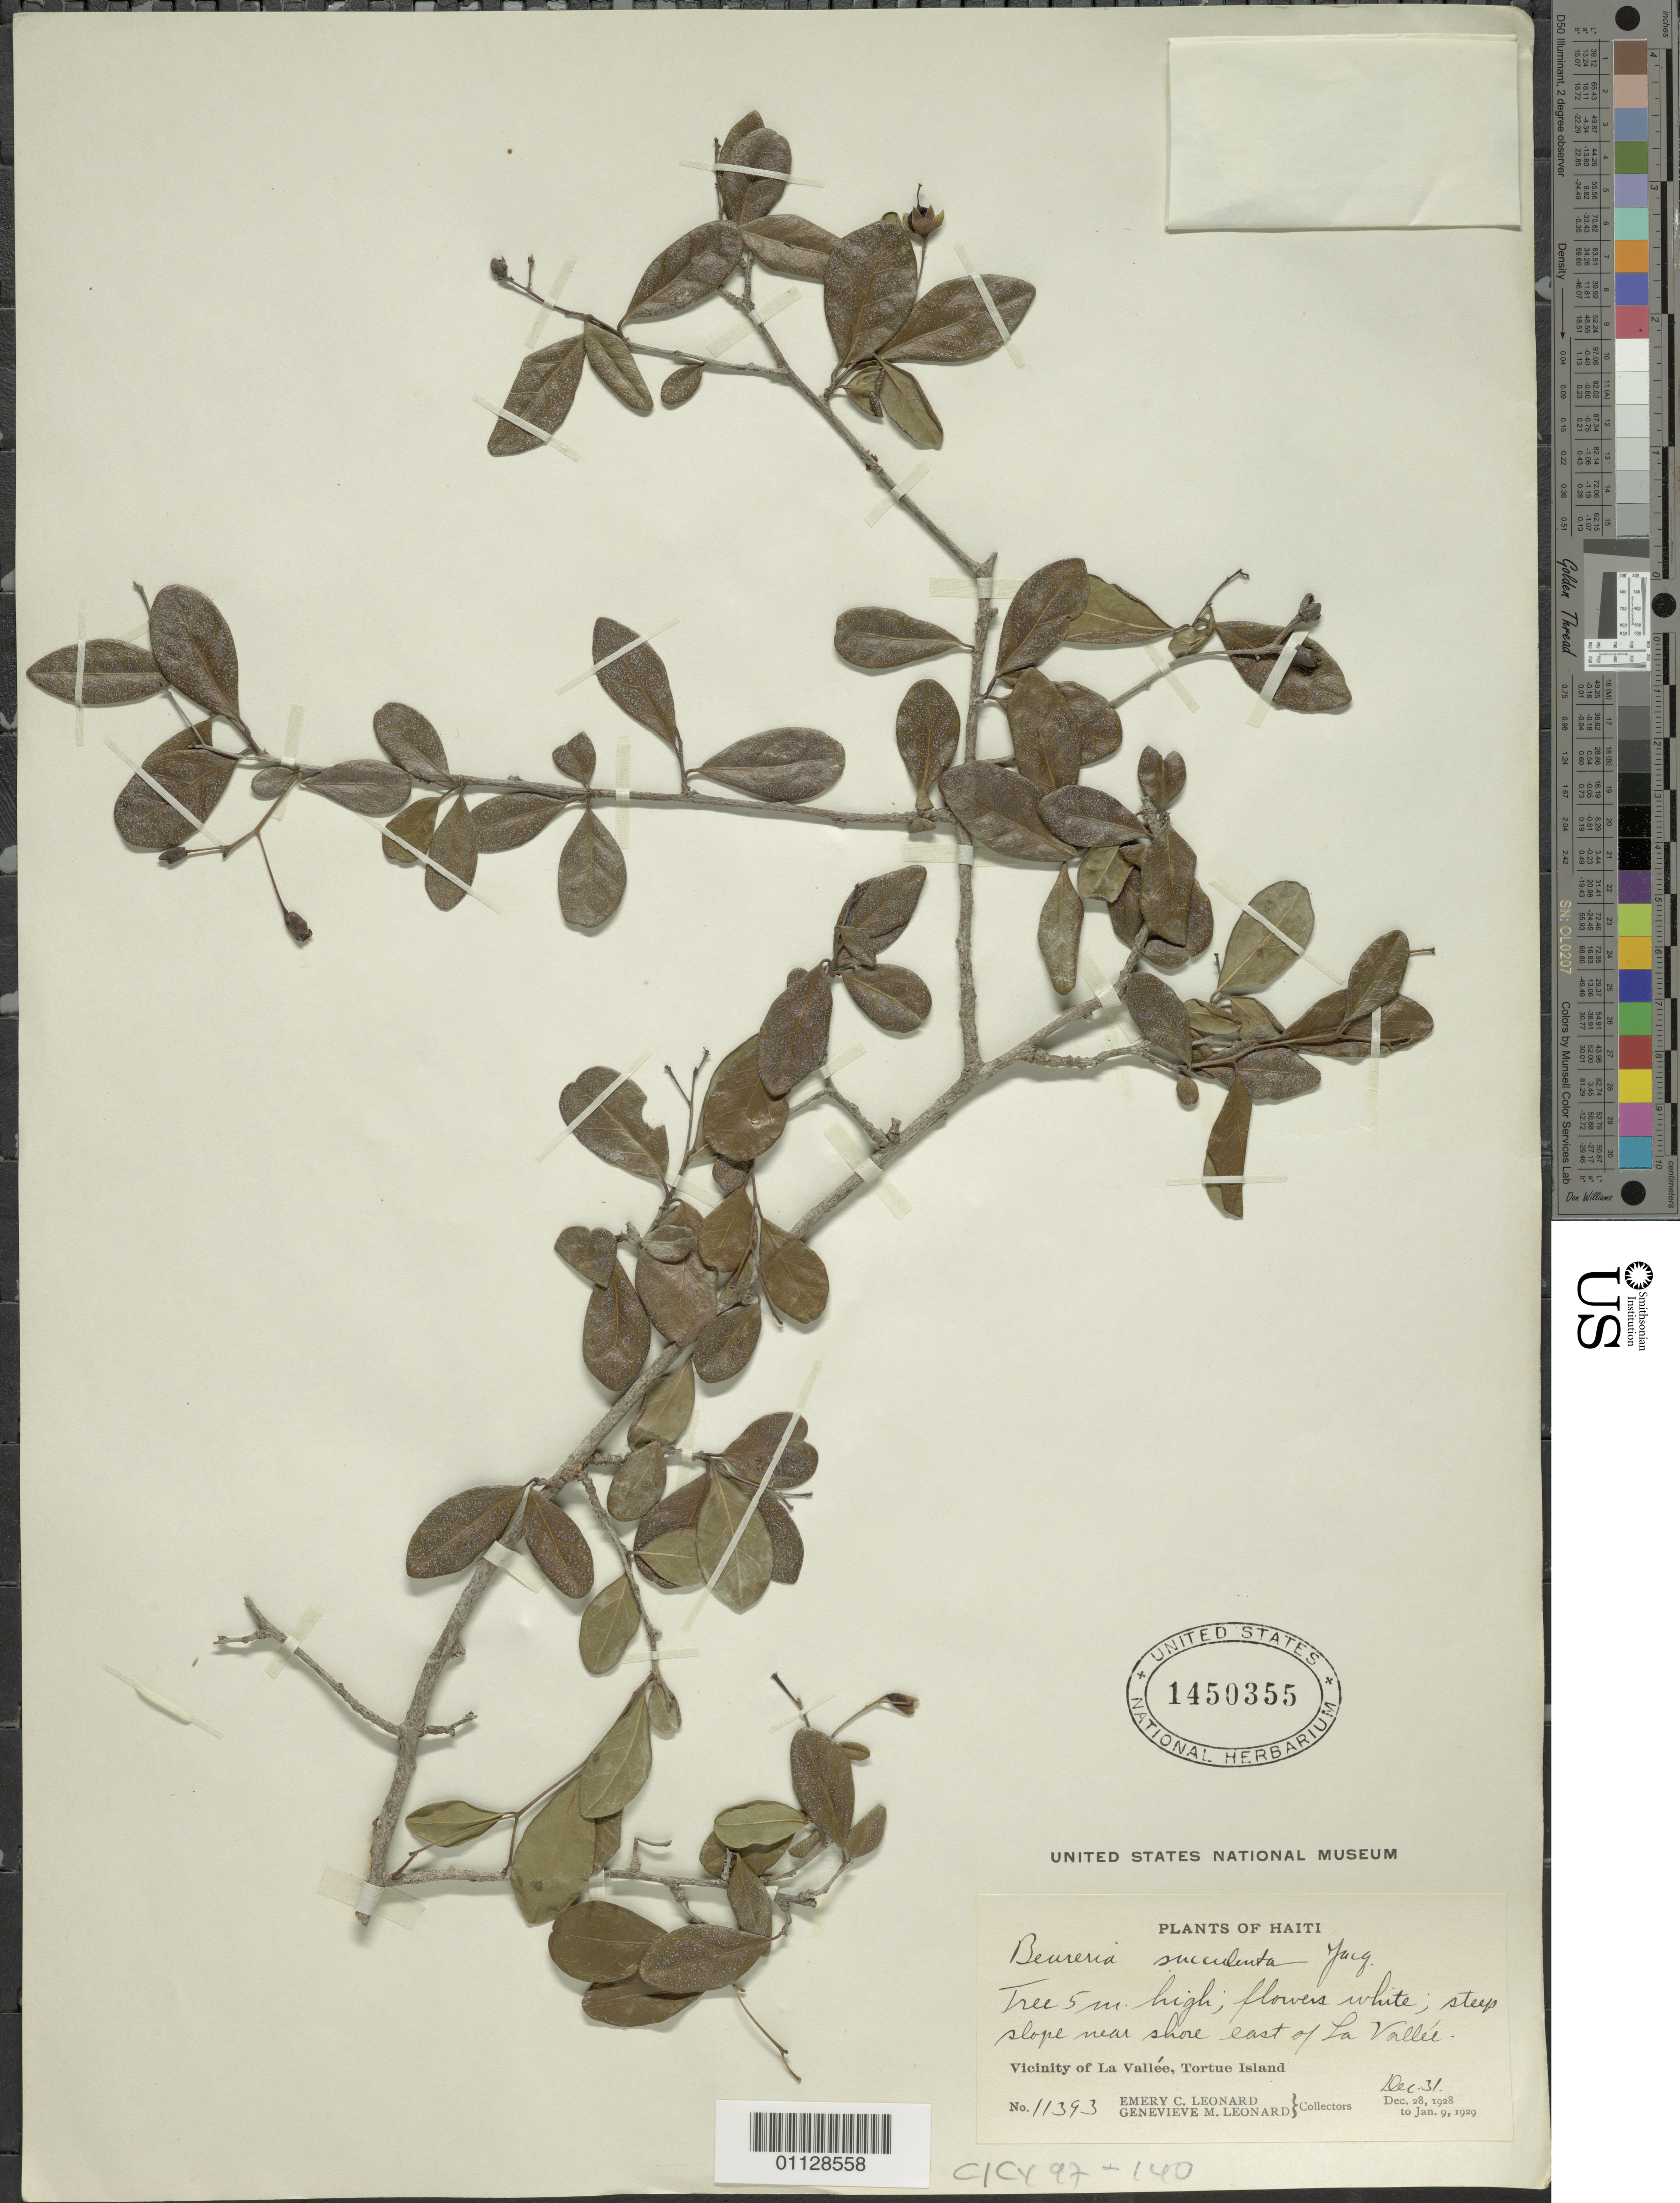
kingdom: Plantae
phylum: Tracheophyta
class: Magnoliopsida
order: Boraginales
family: Ehretiaceae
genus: Bourreria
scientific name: Bourreria succulenta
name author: Jacq.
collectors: E. C. Leonard & G. M. Leonard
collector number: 11393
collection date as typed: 31 Dec 1929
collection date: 1929-12-31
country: Haiti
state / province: Nord-Óuest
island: Île de la Tortue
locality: Steep slope near shore E of La Vallée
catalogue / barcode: US 1450355